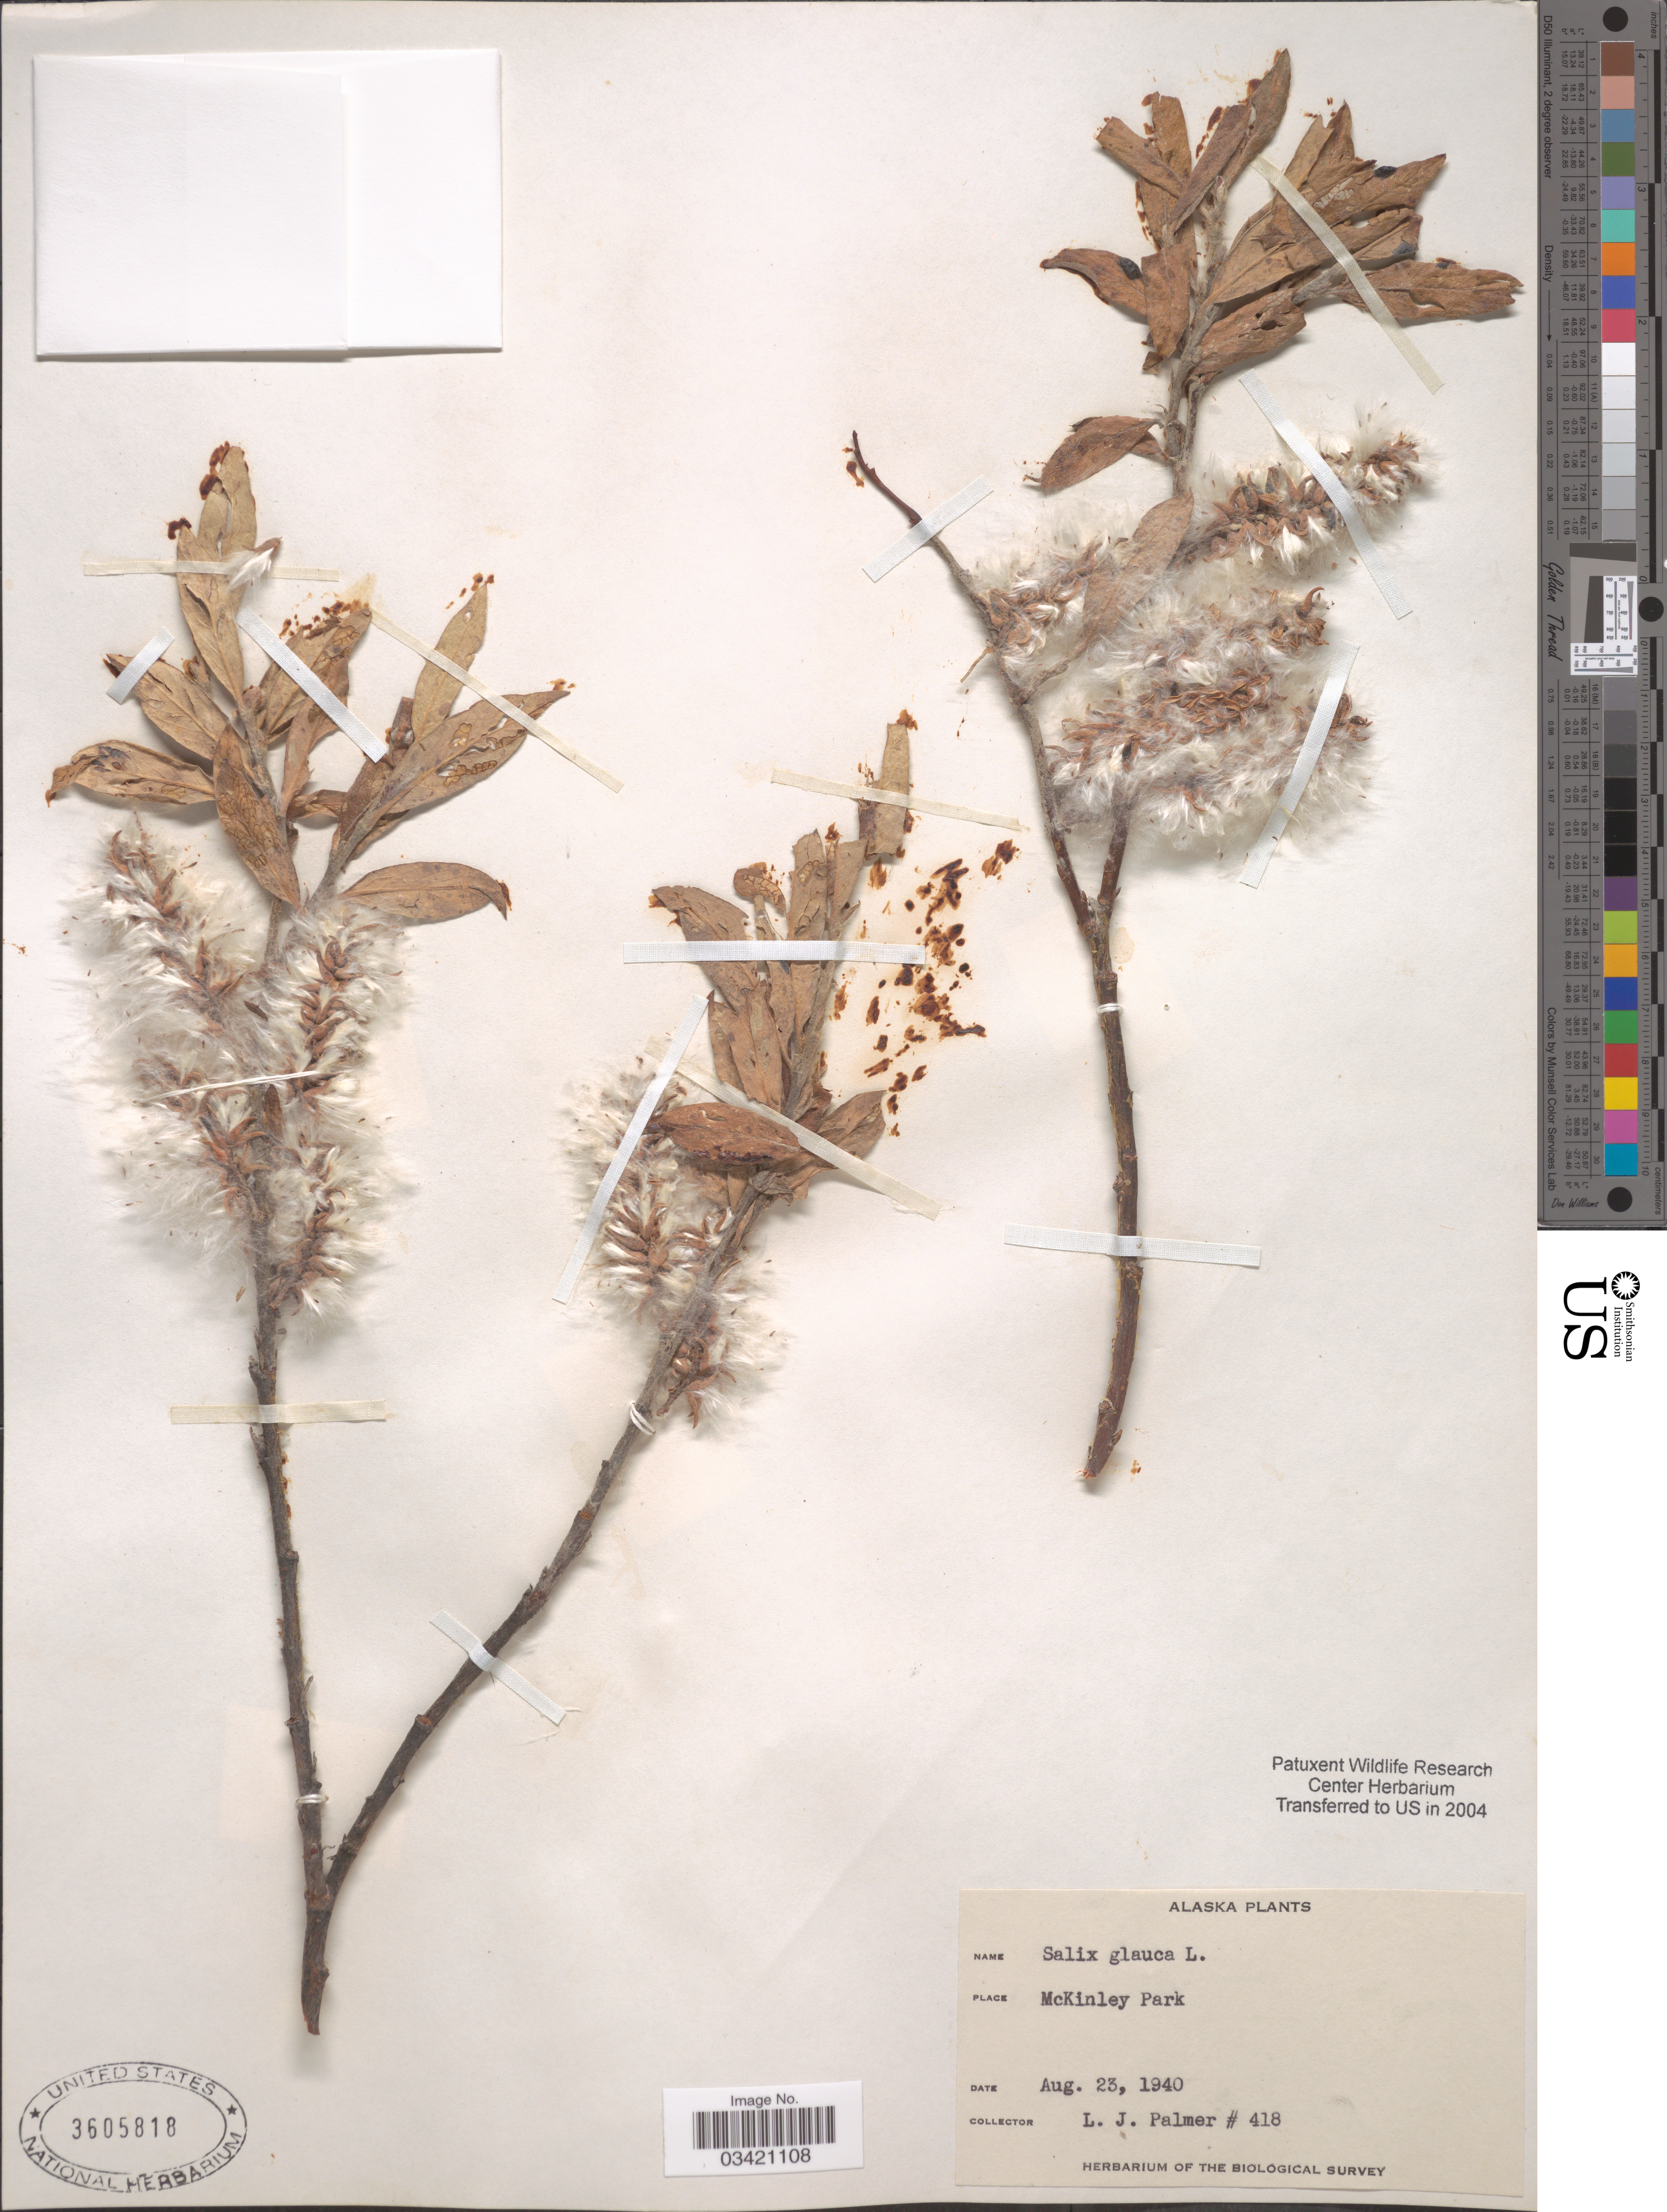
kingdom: Plantae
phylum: Tracheophyta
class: Magnoliopsida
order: Malpighiales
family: Salicaceae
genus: Salix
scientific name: Salix glauca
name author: L.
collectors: L. J. Palmer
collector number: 418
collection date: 1940-08-23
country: United States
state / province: Alaska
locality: McKinley Park.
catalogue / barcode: US 3605818